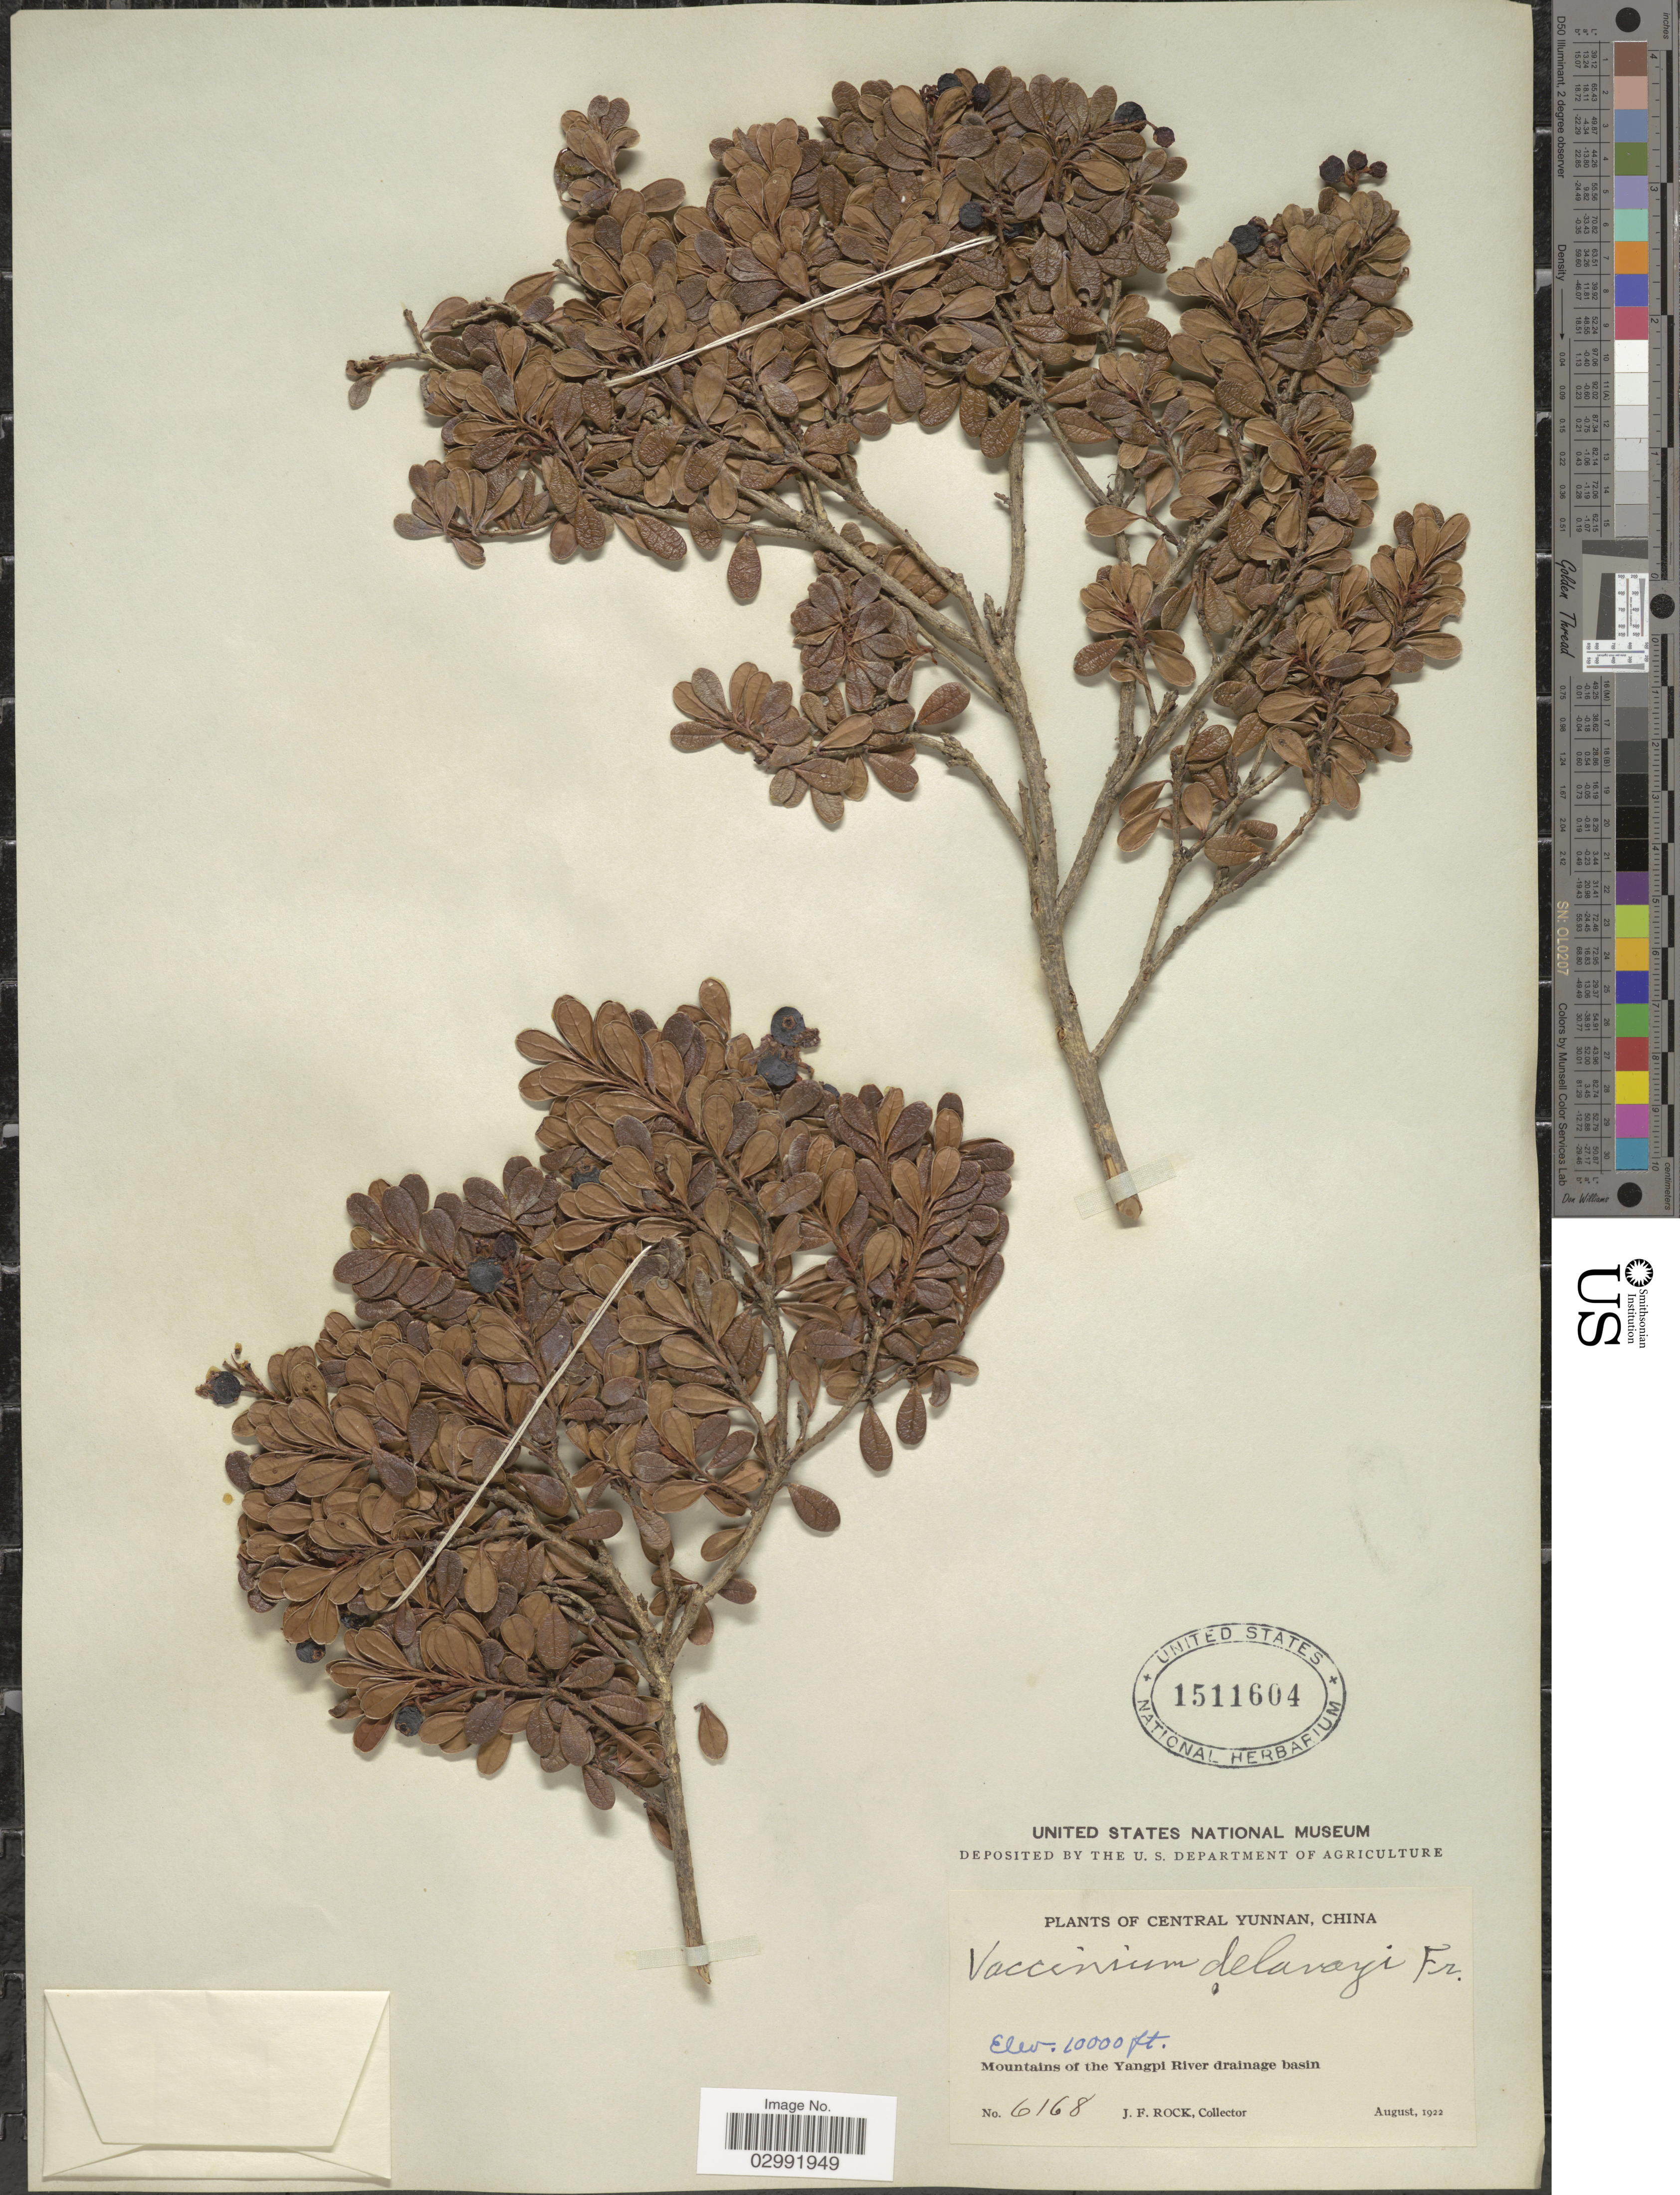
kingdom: Plantae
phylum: Tracheophyta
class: Magnoliopsida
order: Ericales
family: Ericaceae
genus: Vaccinium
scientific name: Vaccinium delavayi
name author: Franch.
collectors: J. Rock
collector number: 6168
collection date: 1922-08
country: China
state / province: Yunnan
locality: Central Yunnan. Mountains of the Yangpi River drainage basin.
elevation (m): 3048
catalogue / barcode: US 1511604